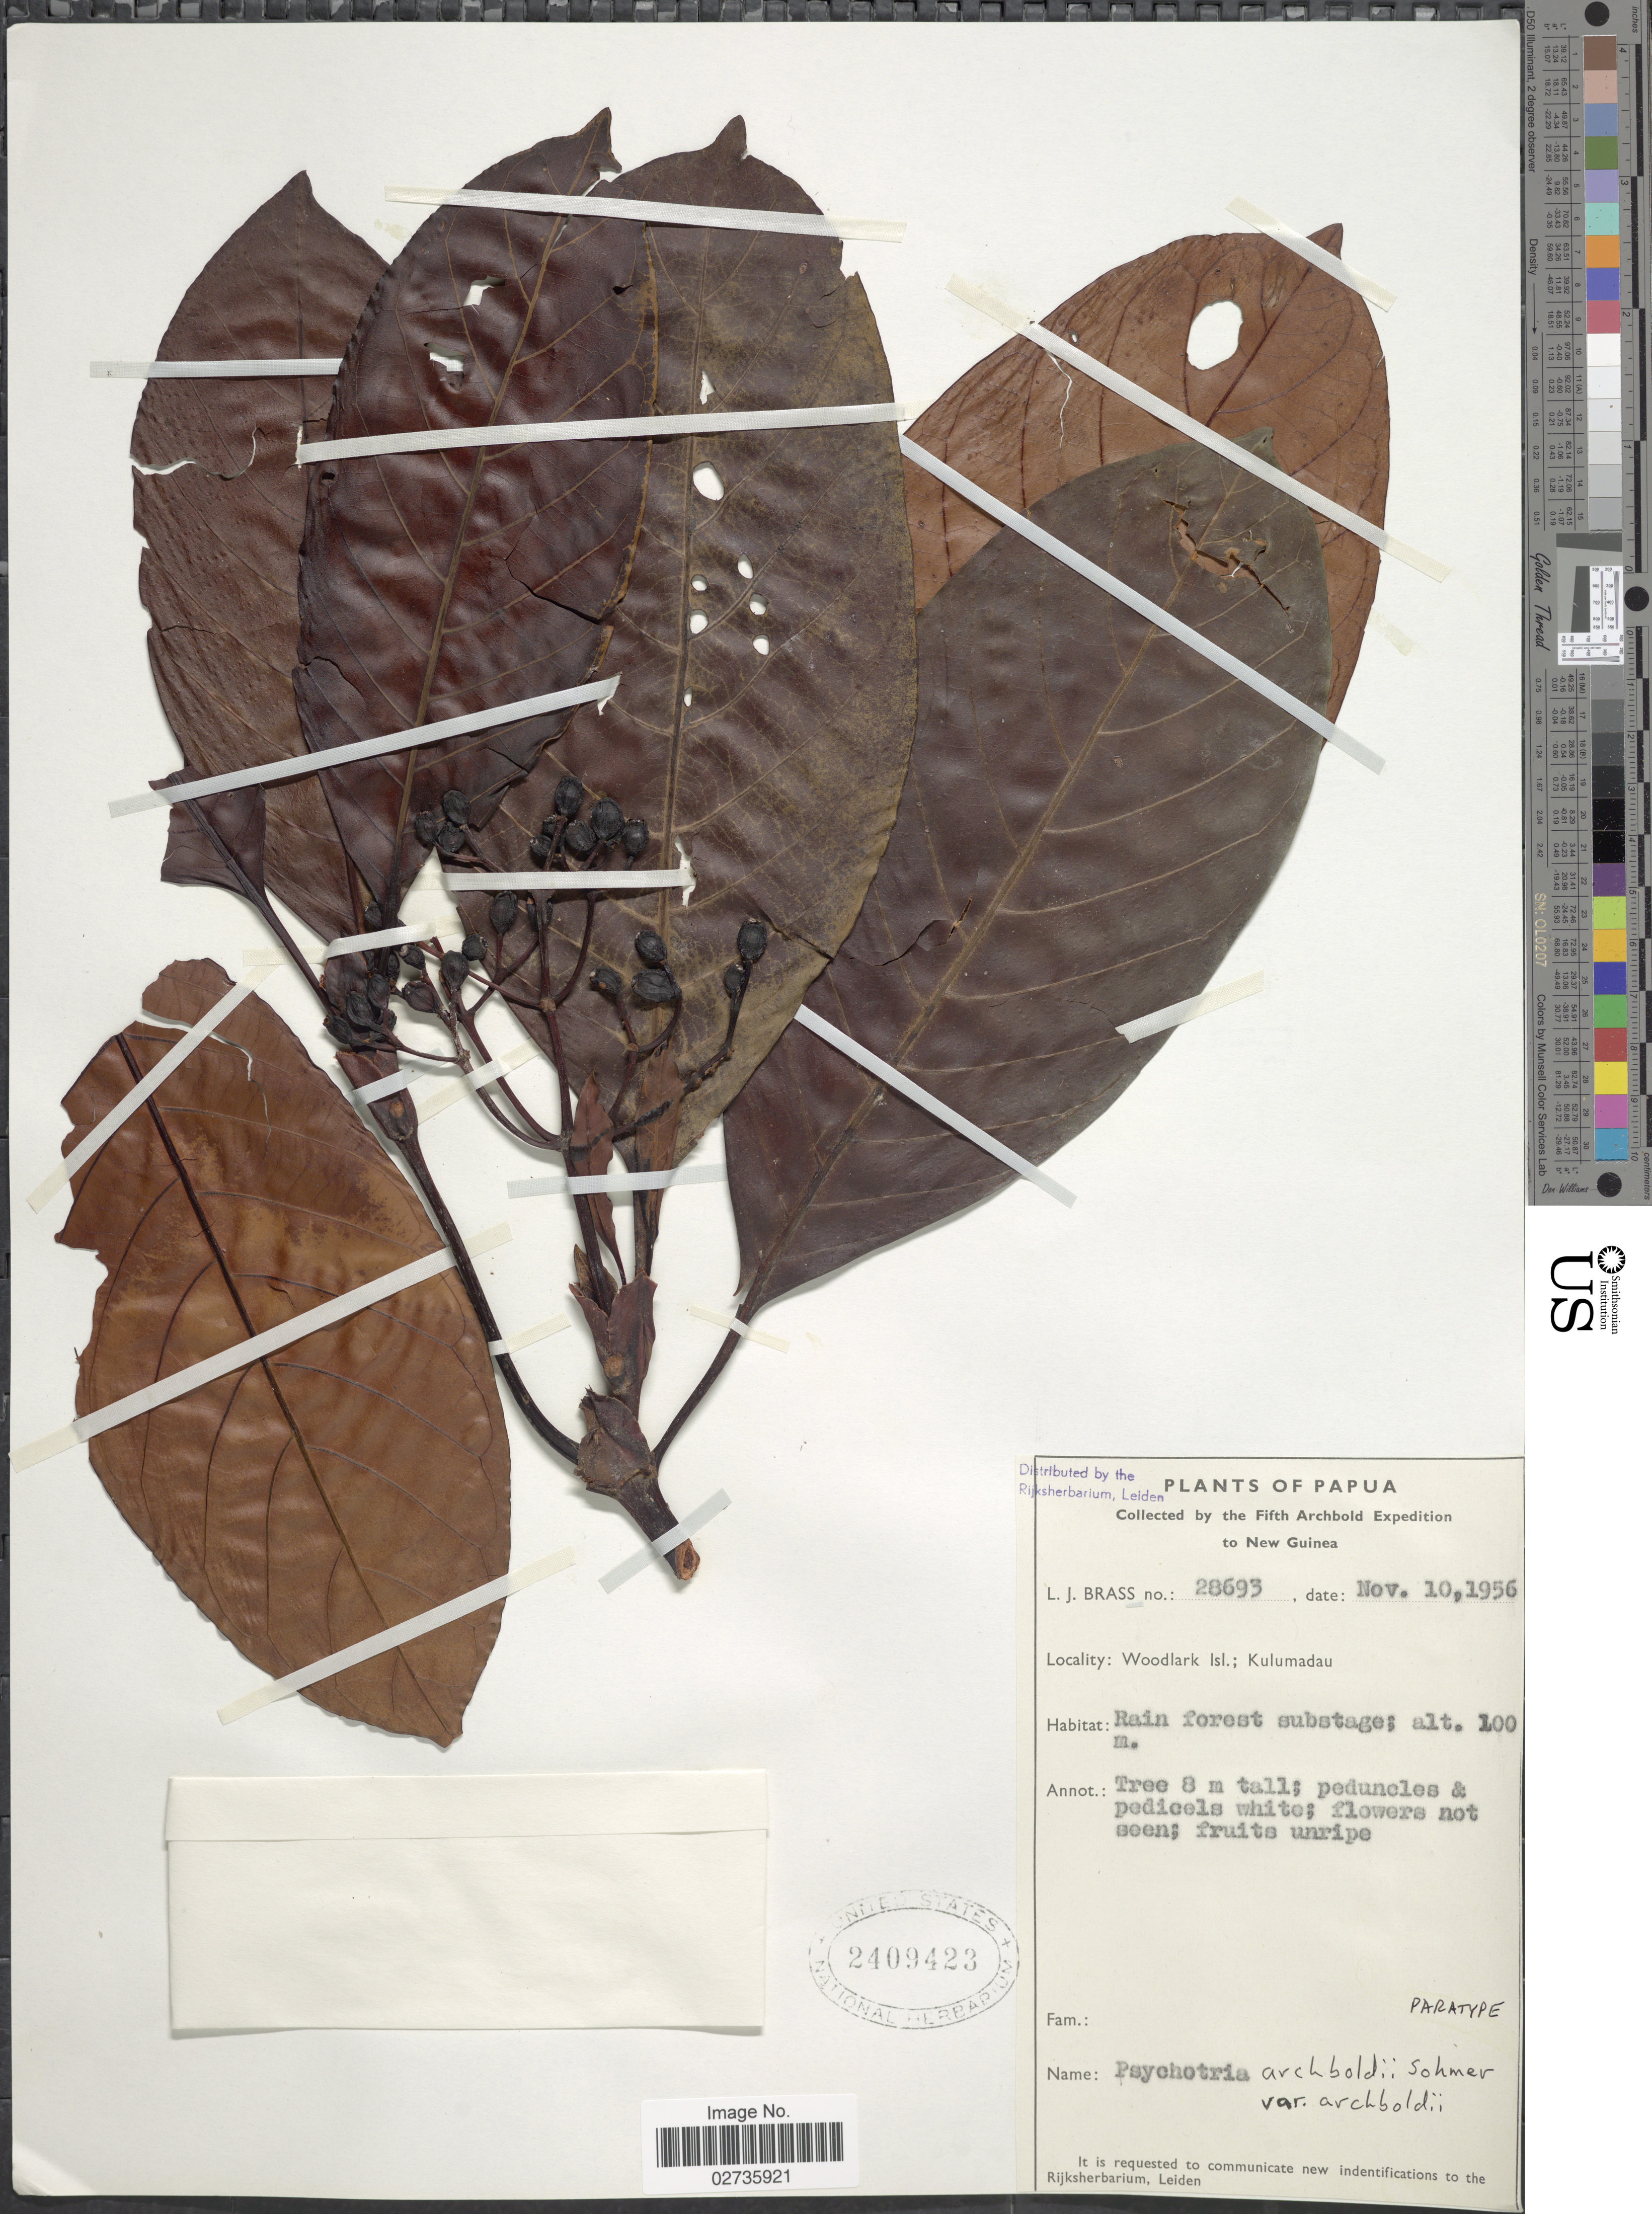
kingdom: Plantae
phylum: Tracheophyta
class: Magnoliopsida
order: Gentianales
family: Rubiaceae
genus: Psychotria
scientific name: Psychotria archboldii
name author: Sohmer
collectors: L. J. Brass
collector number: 28693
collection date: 1956-11-10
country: Papua New Guinea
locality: Woodlark Isl; Kulumadau, Rain forest substage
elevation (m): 100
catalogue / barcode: US 2409423